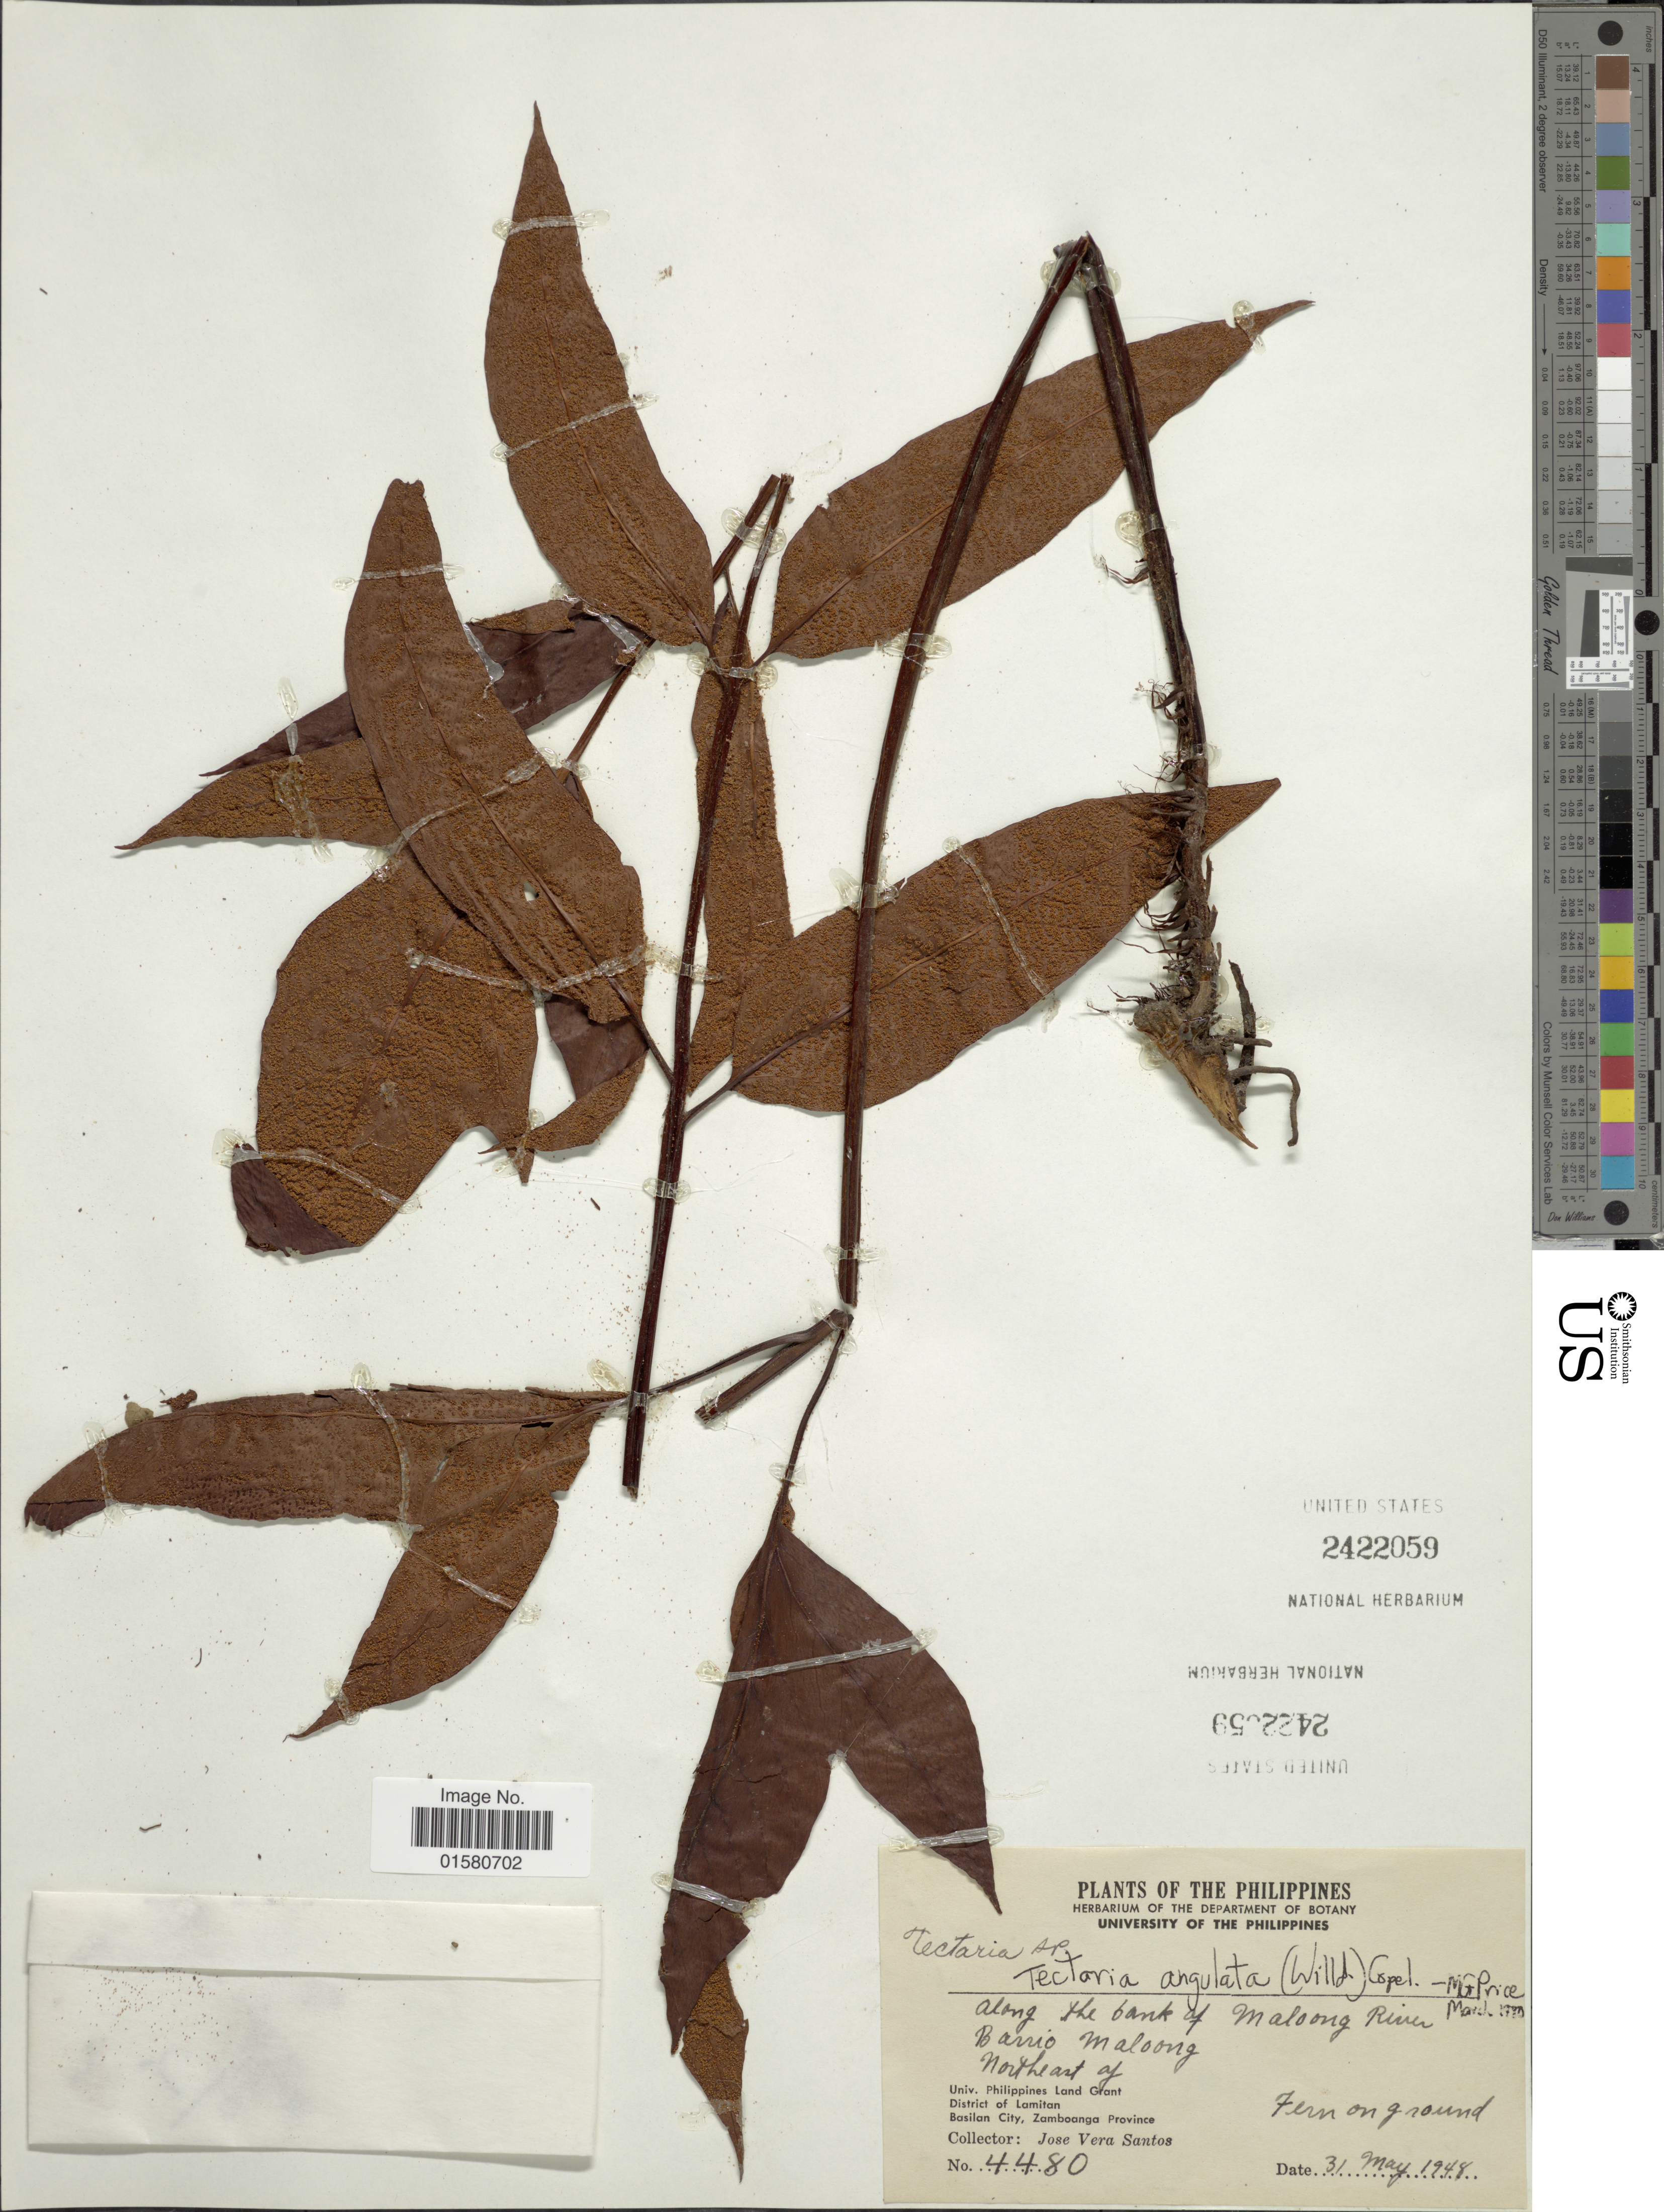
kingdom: Plantae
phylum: Tracheophyta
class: Polypodiopsida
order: Polypodiales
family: Tectariaceae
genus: Tectaria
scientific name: Tectaria angulata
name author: (Willd.) Copel.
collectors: J. V. Santos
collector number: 4480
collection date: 1948-05-31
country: Philippines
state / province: Zamboanga Peninsula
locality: Along the bank of Maloang River. Barrio Maloang. Northeast of District of Lamitan. Basilan City, Zamboanga Province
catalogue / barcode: US 2422059